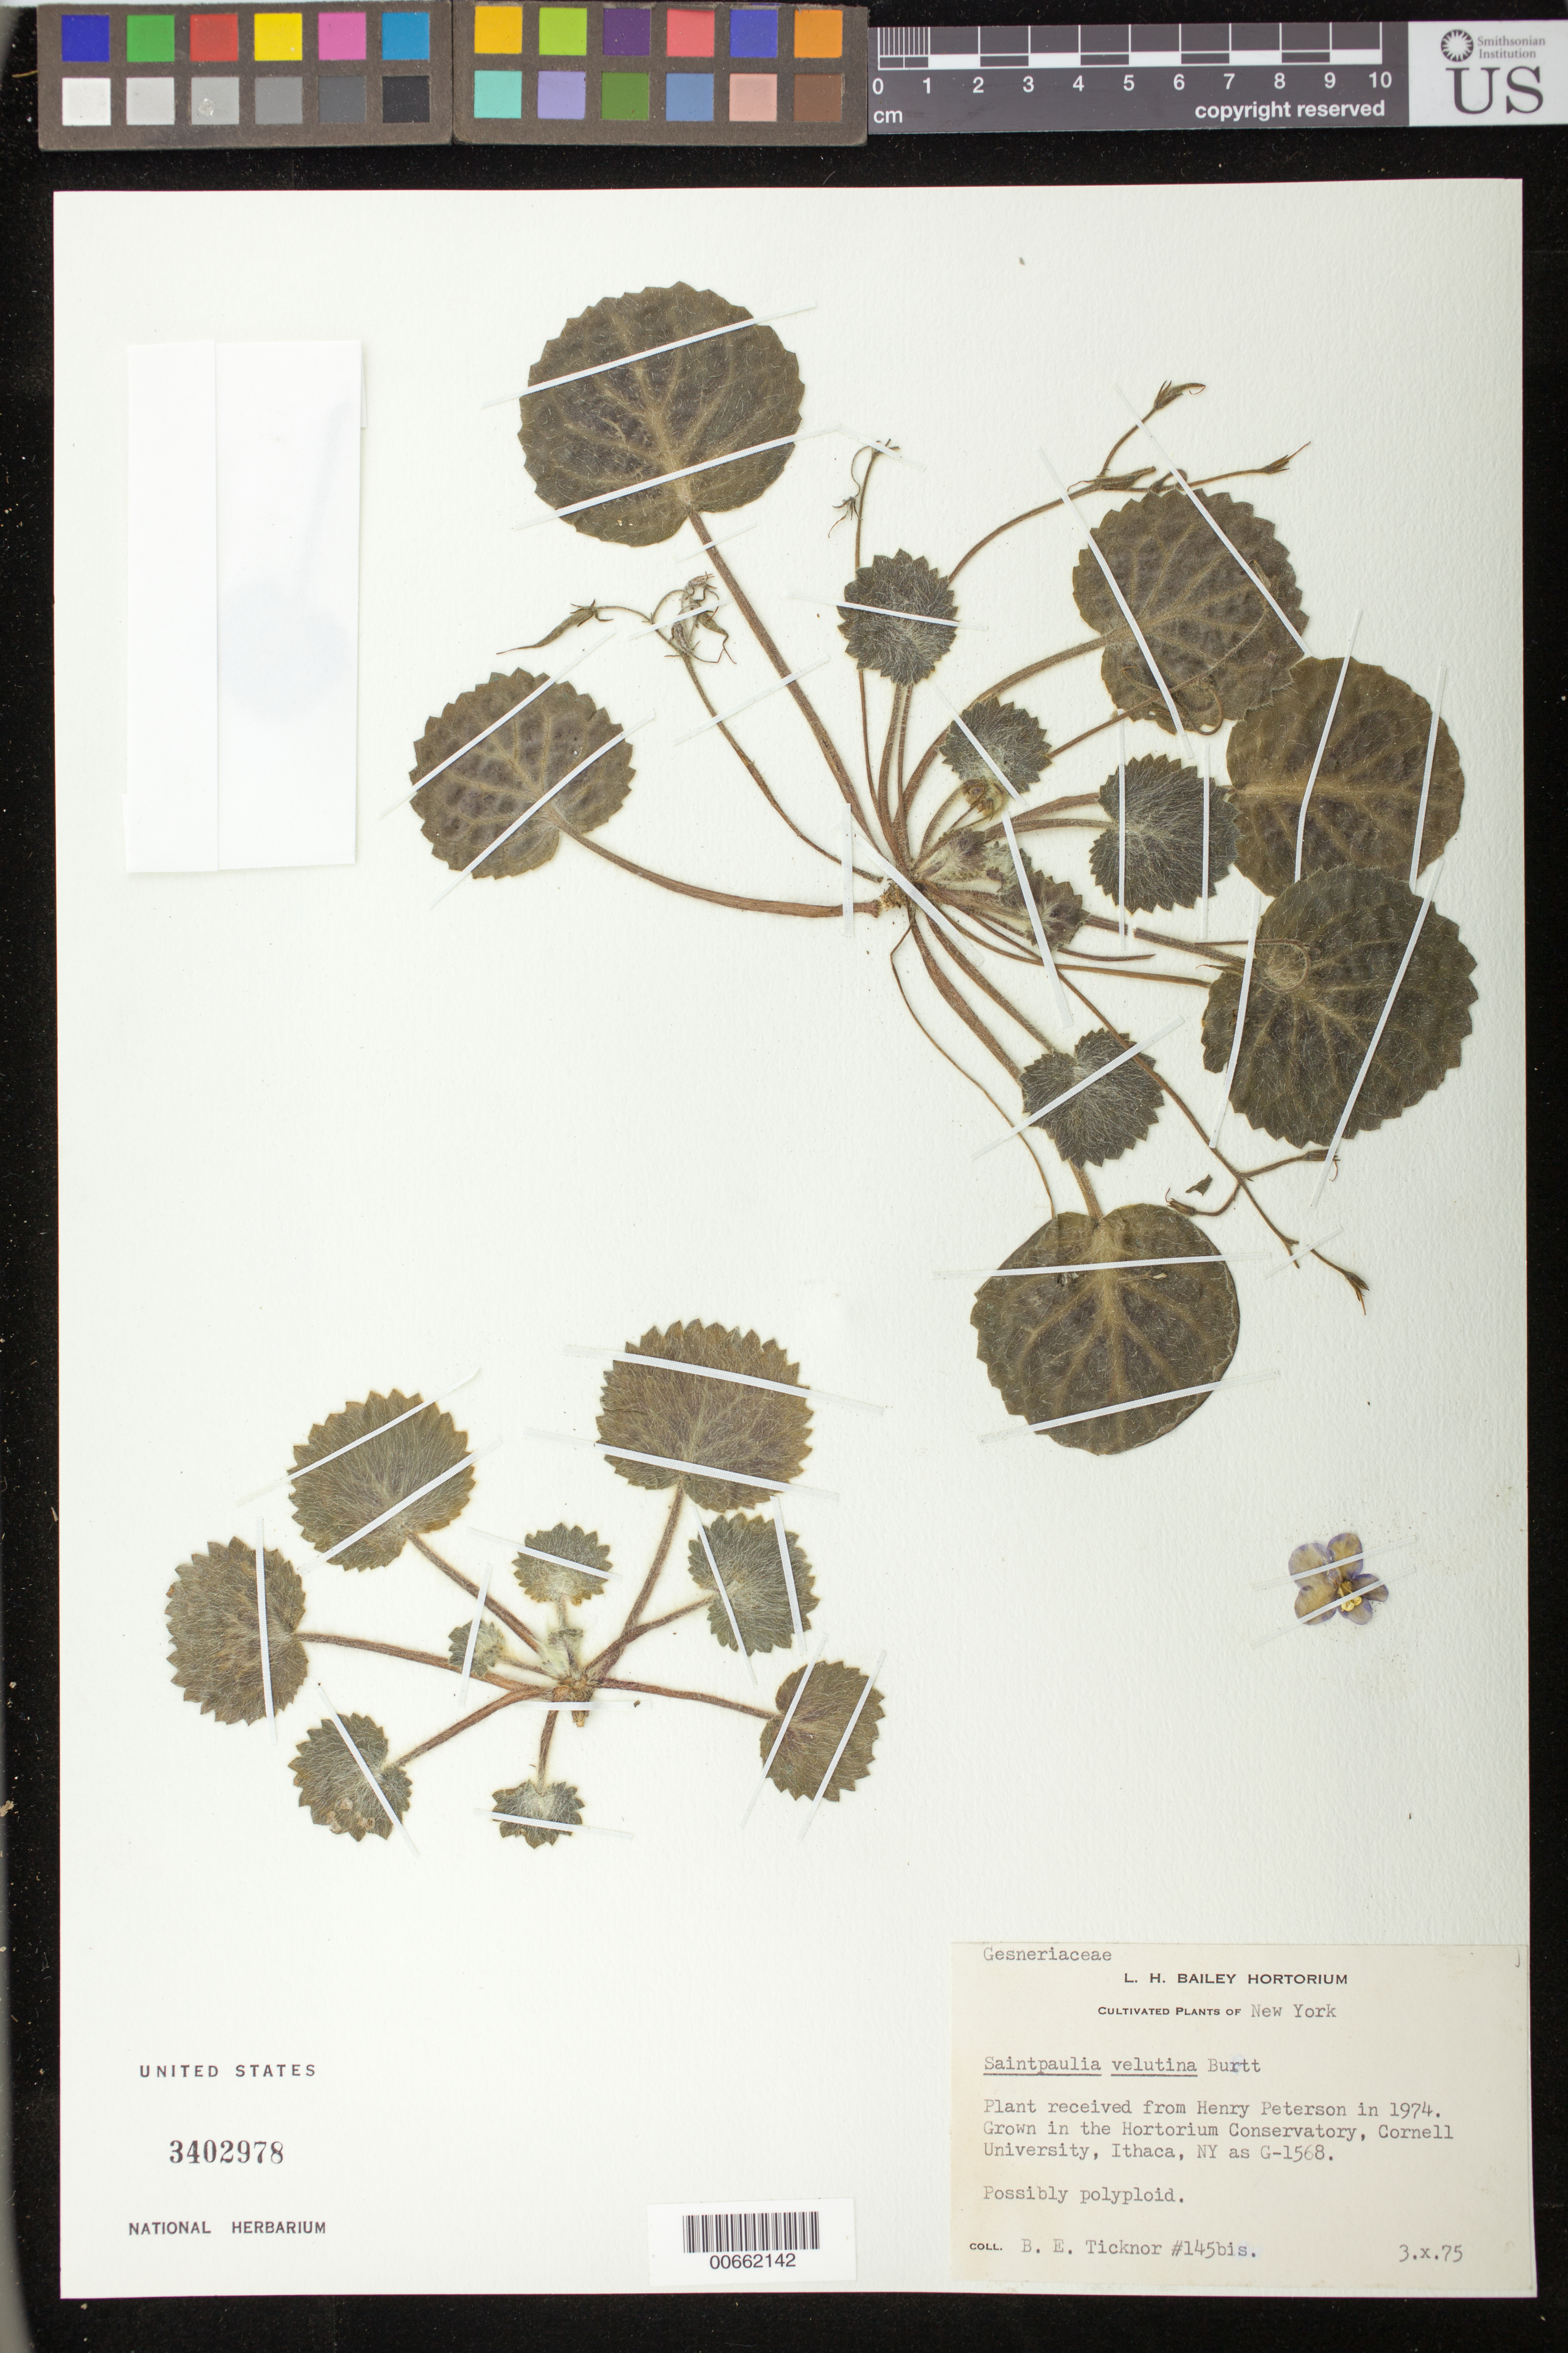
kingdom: Plantae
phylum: Tracheophyta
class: Magnoliopsida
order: Lamiales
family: Gesneriaceae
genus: Streptocarpus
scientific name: Streptocarpus ionanthus subsp. velutinus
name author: (B.L. Burtt) Christenh.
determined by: Skog, Laurence E.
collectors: B. Ticknor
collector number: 145 bis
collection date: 1975-10-03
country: United States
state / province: New York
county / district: Tompkins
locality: Hortorium Conservatory, Cornell University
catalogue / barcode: US 3402978